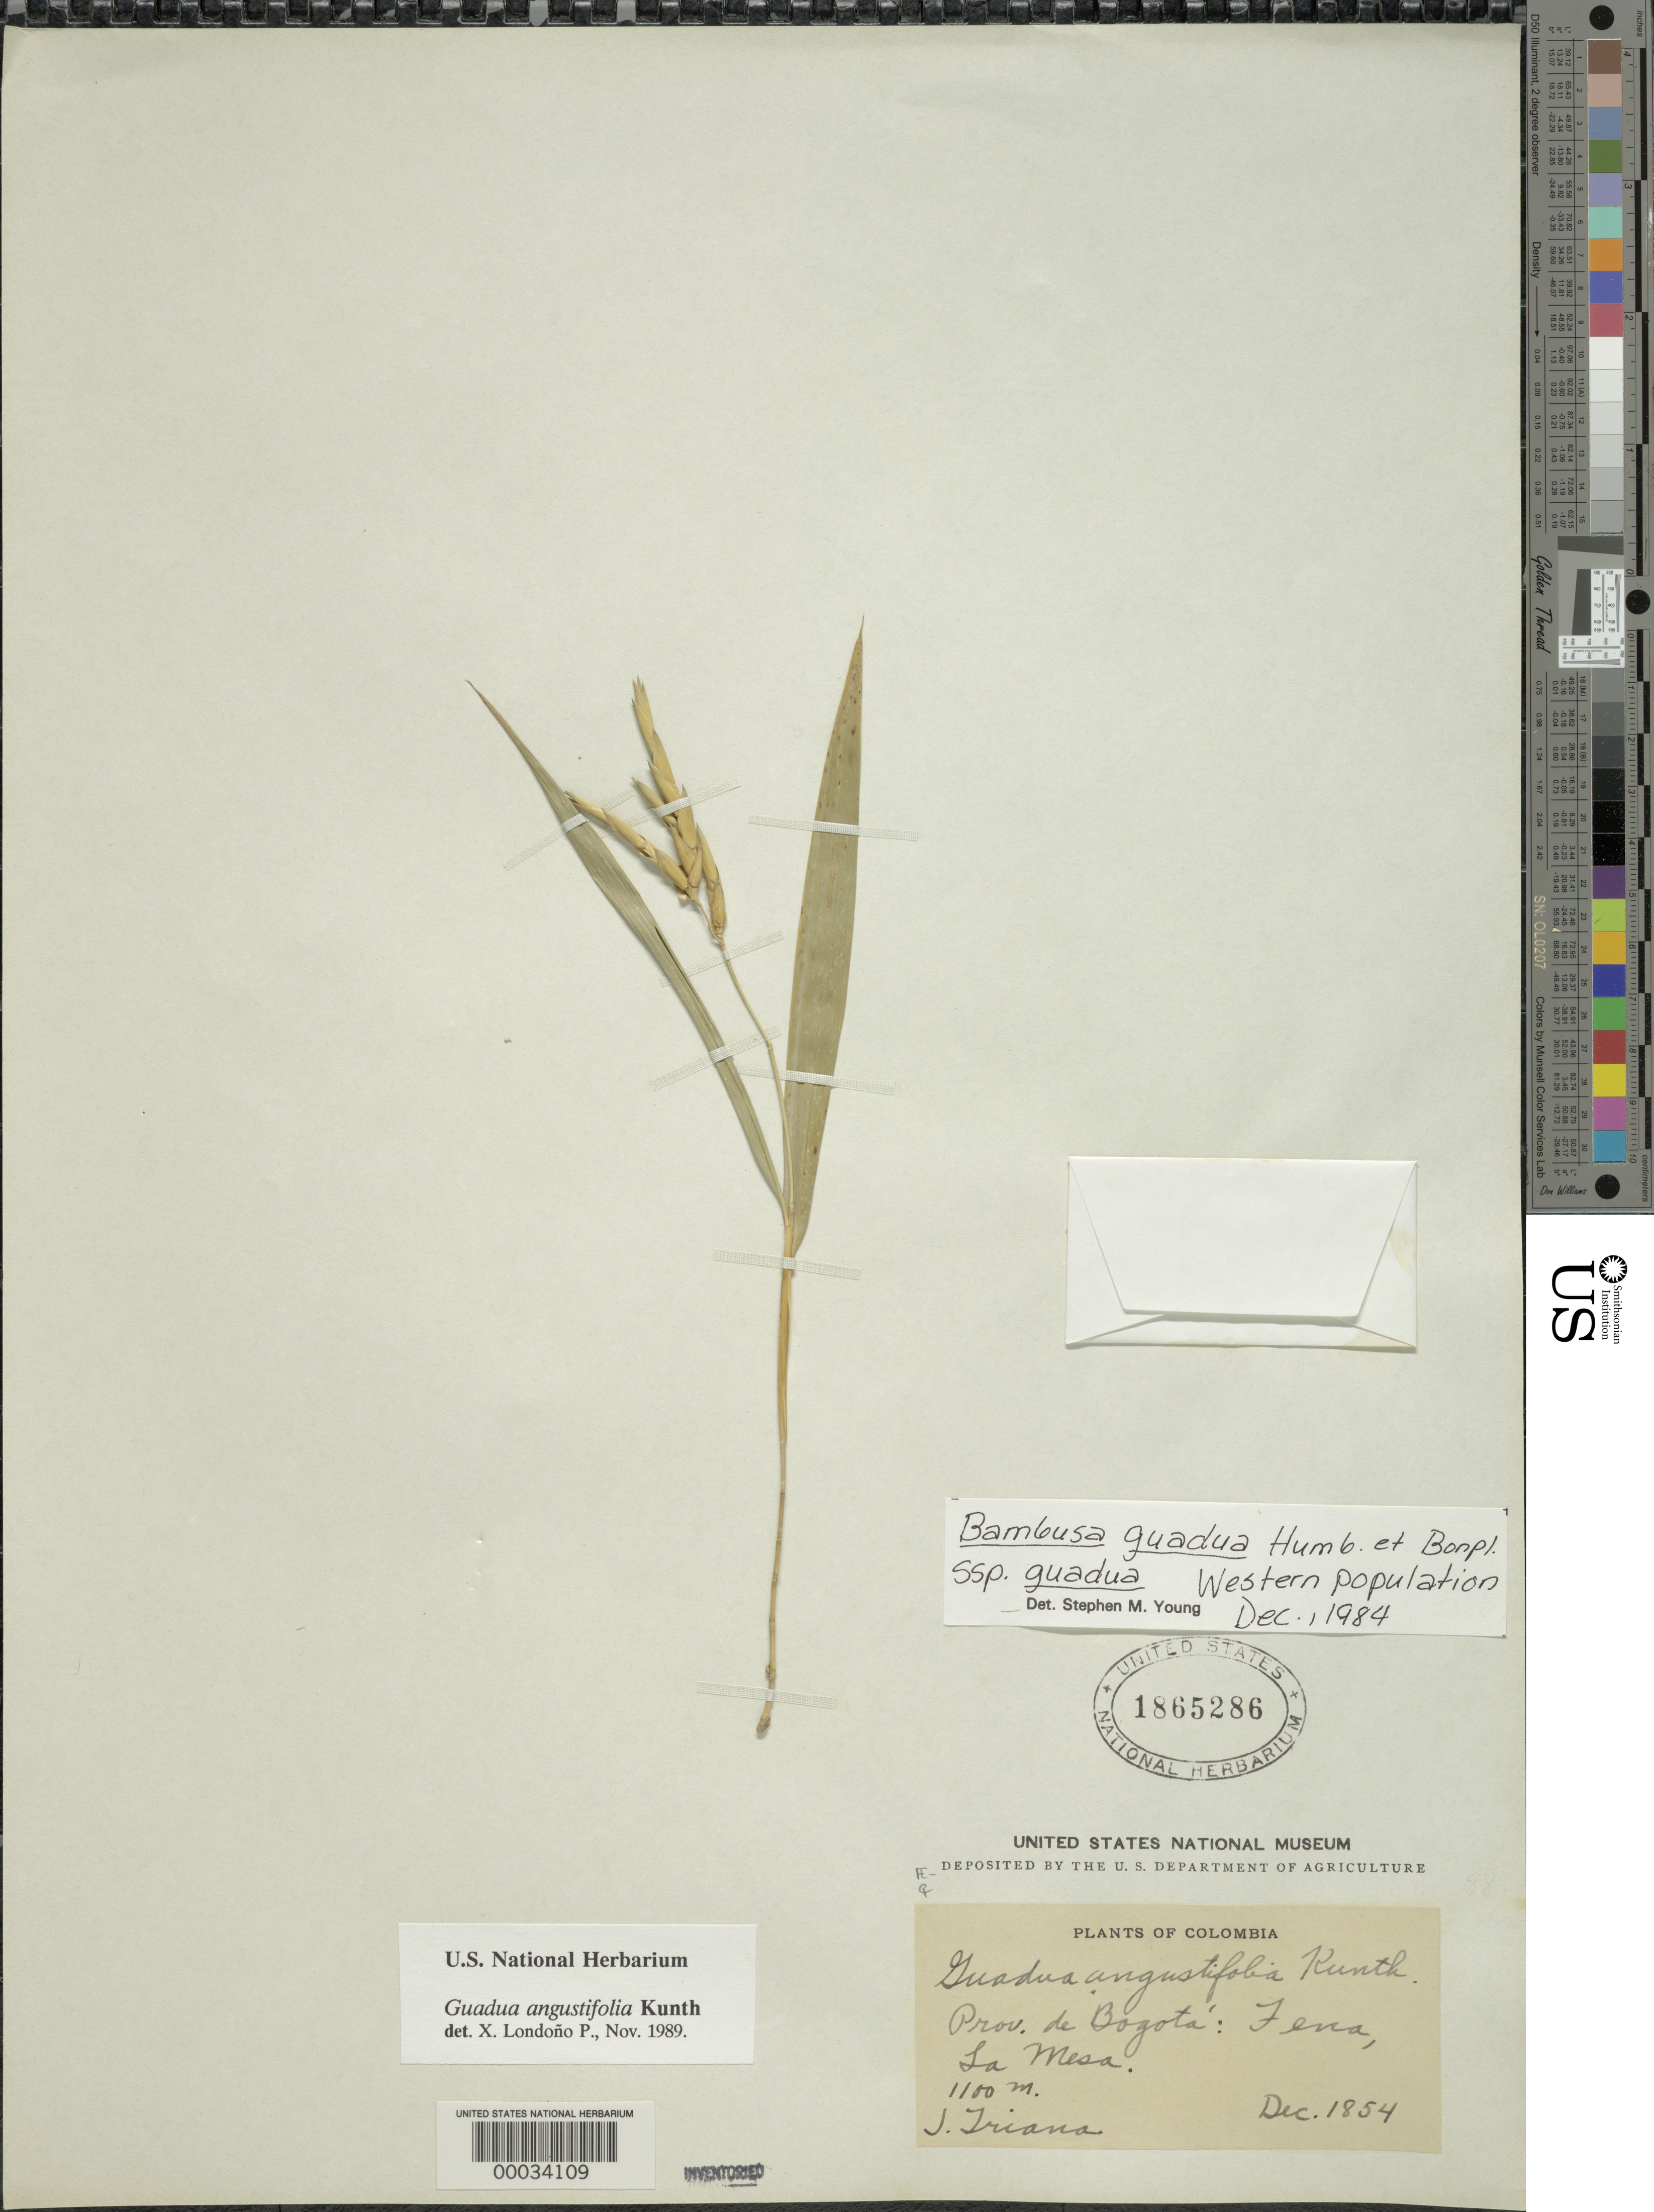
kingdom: Plantae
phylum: Tracheophyta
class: Liliopsida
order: Poales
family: Poaceae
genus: Guadua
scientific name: Guadua angustifolia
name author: Kunth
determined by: Londoño, X., (TULV), Jardin Botanico "Juan Maria Cespedes"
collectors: J. J. Triana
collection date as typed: Dec 1854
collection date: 1854-12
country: Colombia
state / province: Bogota D.C. / Cundinamarca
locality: Bogota, Fena, La Mesa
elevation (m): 1100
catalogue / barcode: US 1865286